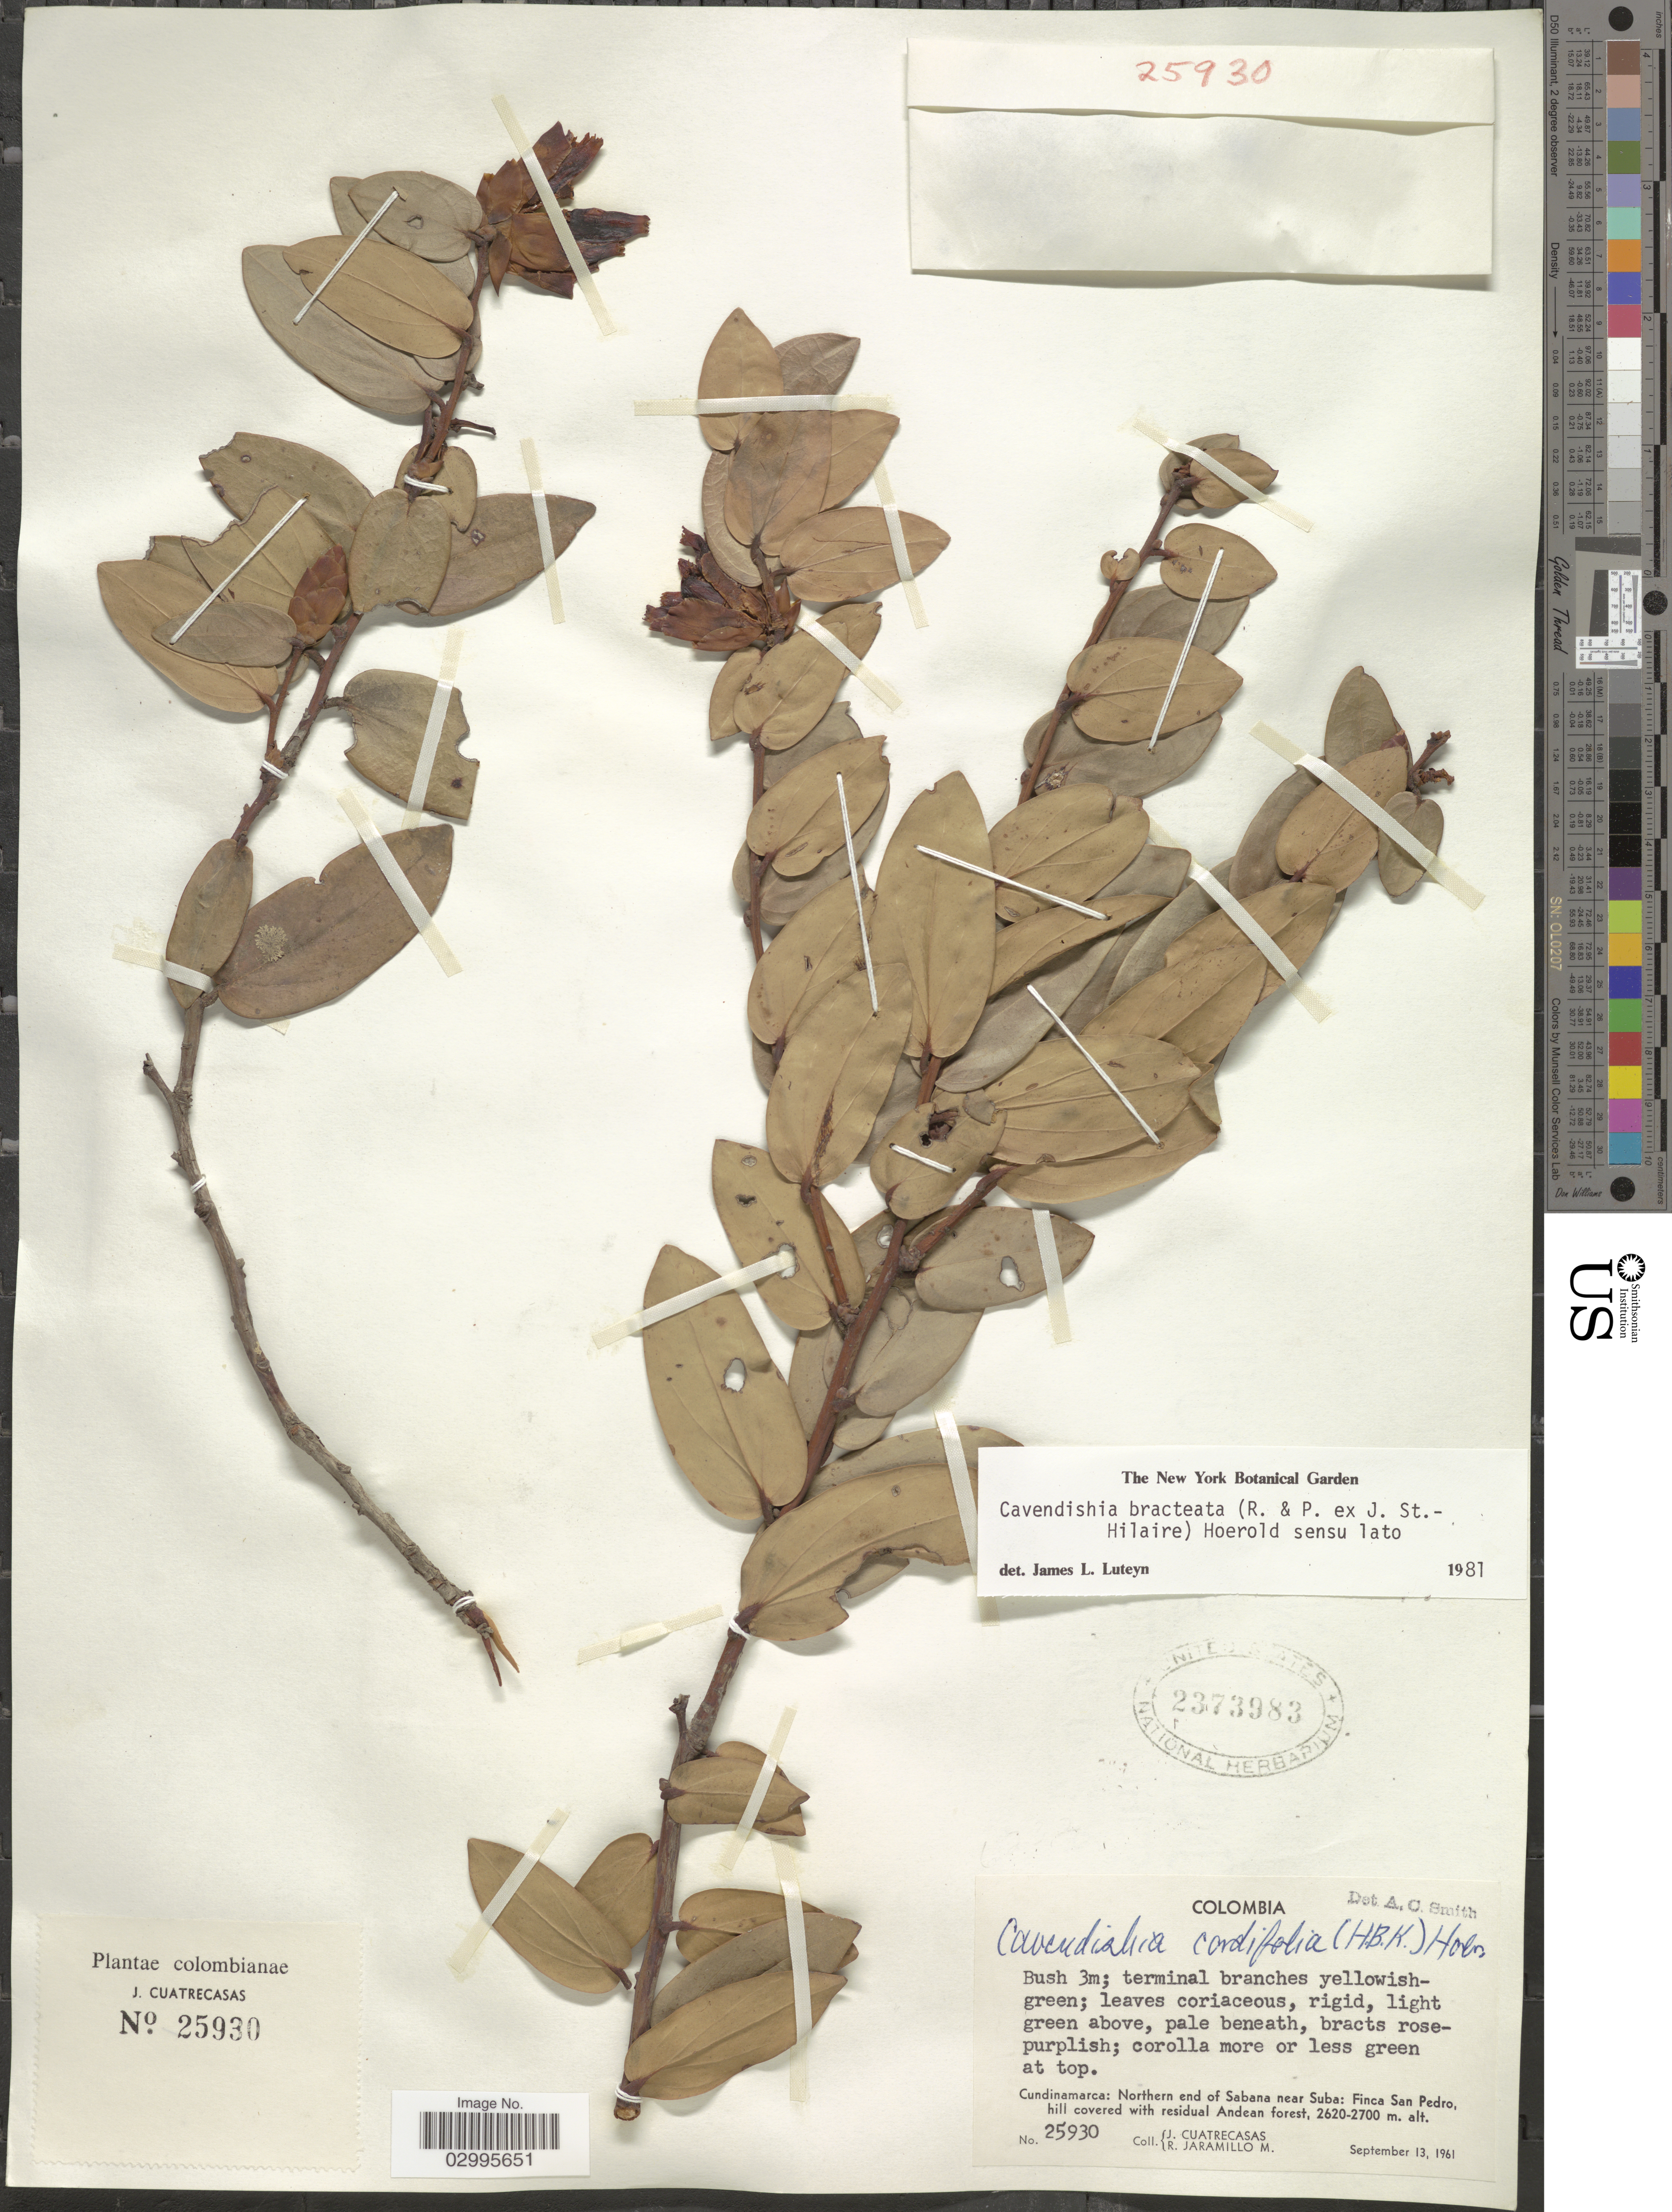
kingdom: Plantae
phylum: Tracheophyta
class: Magnoliopsida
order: Ericales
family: Ericaceae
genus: Cavendishia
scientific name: Cavendishia bracteata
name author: (Ruiz & Pav. ex J. St.-Hil.) Hoerold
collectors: J. Cuatrecasas & R. Jaramillo M.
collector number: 25930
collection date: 1961-09-13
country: Colombia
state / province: Cundinamarca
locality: Northern end of Sabana near Suba: Finca San Pedro, hill covered with residual Andean forest.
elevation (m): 2620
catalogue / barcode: US 2373983